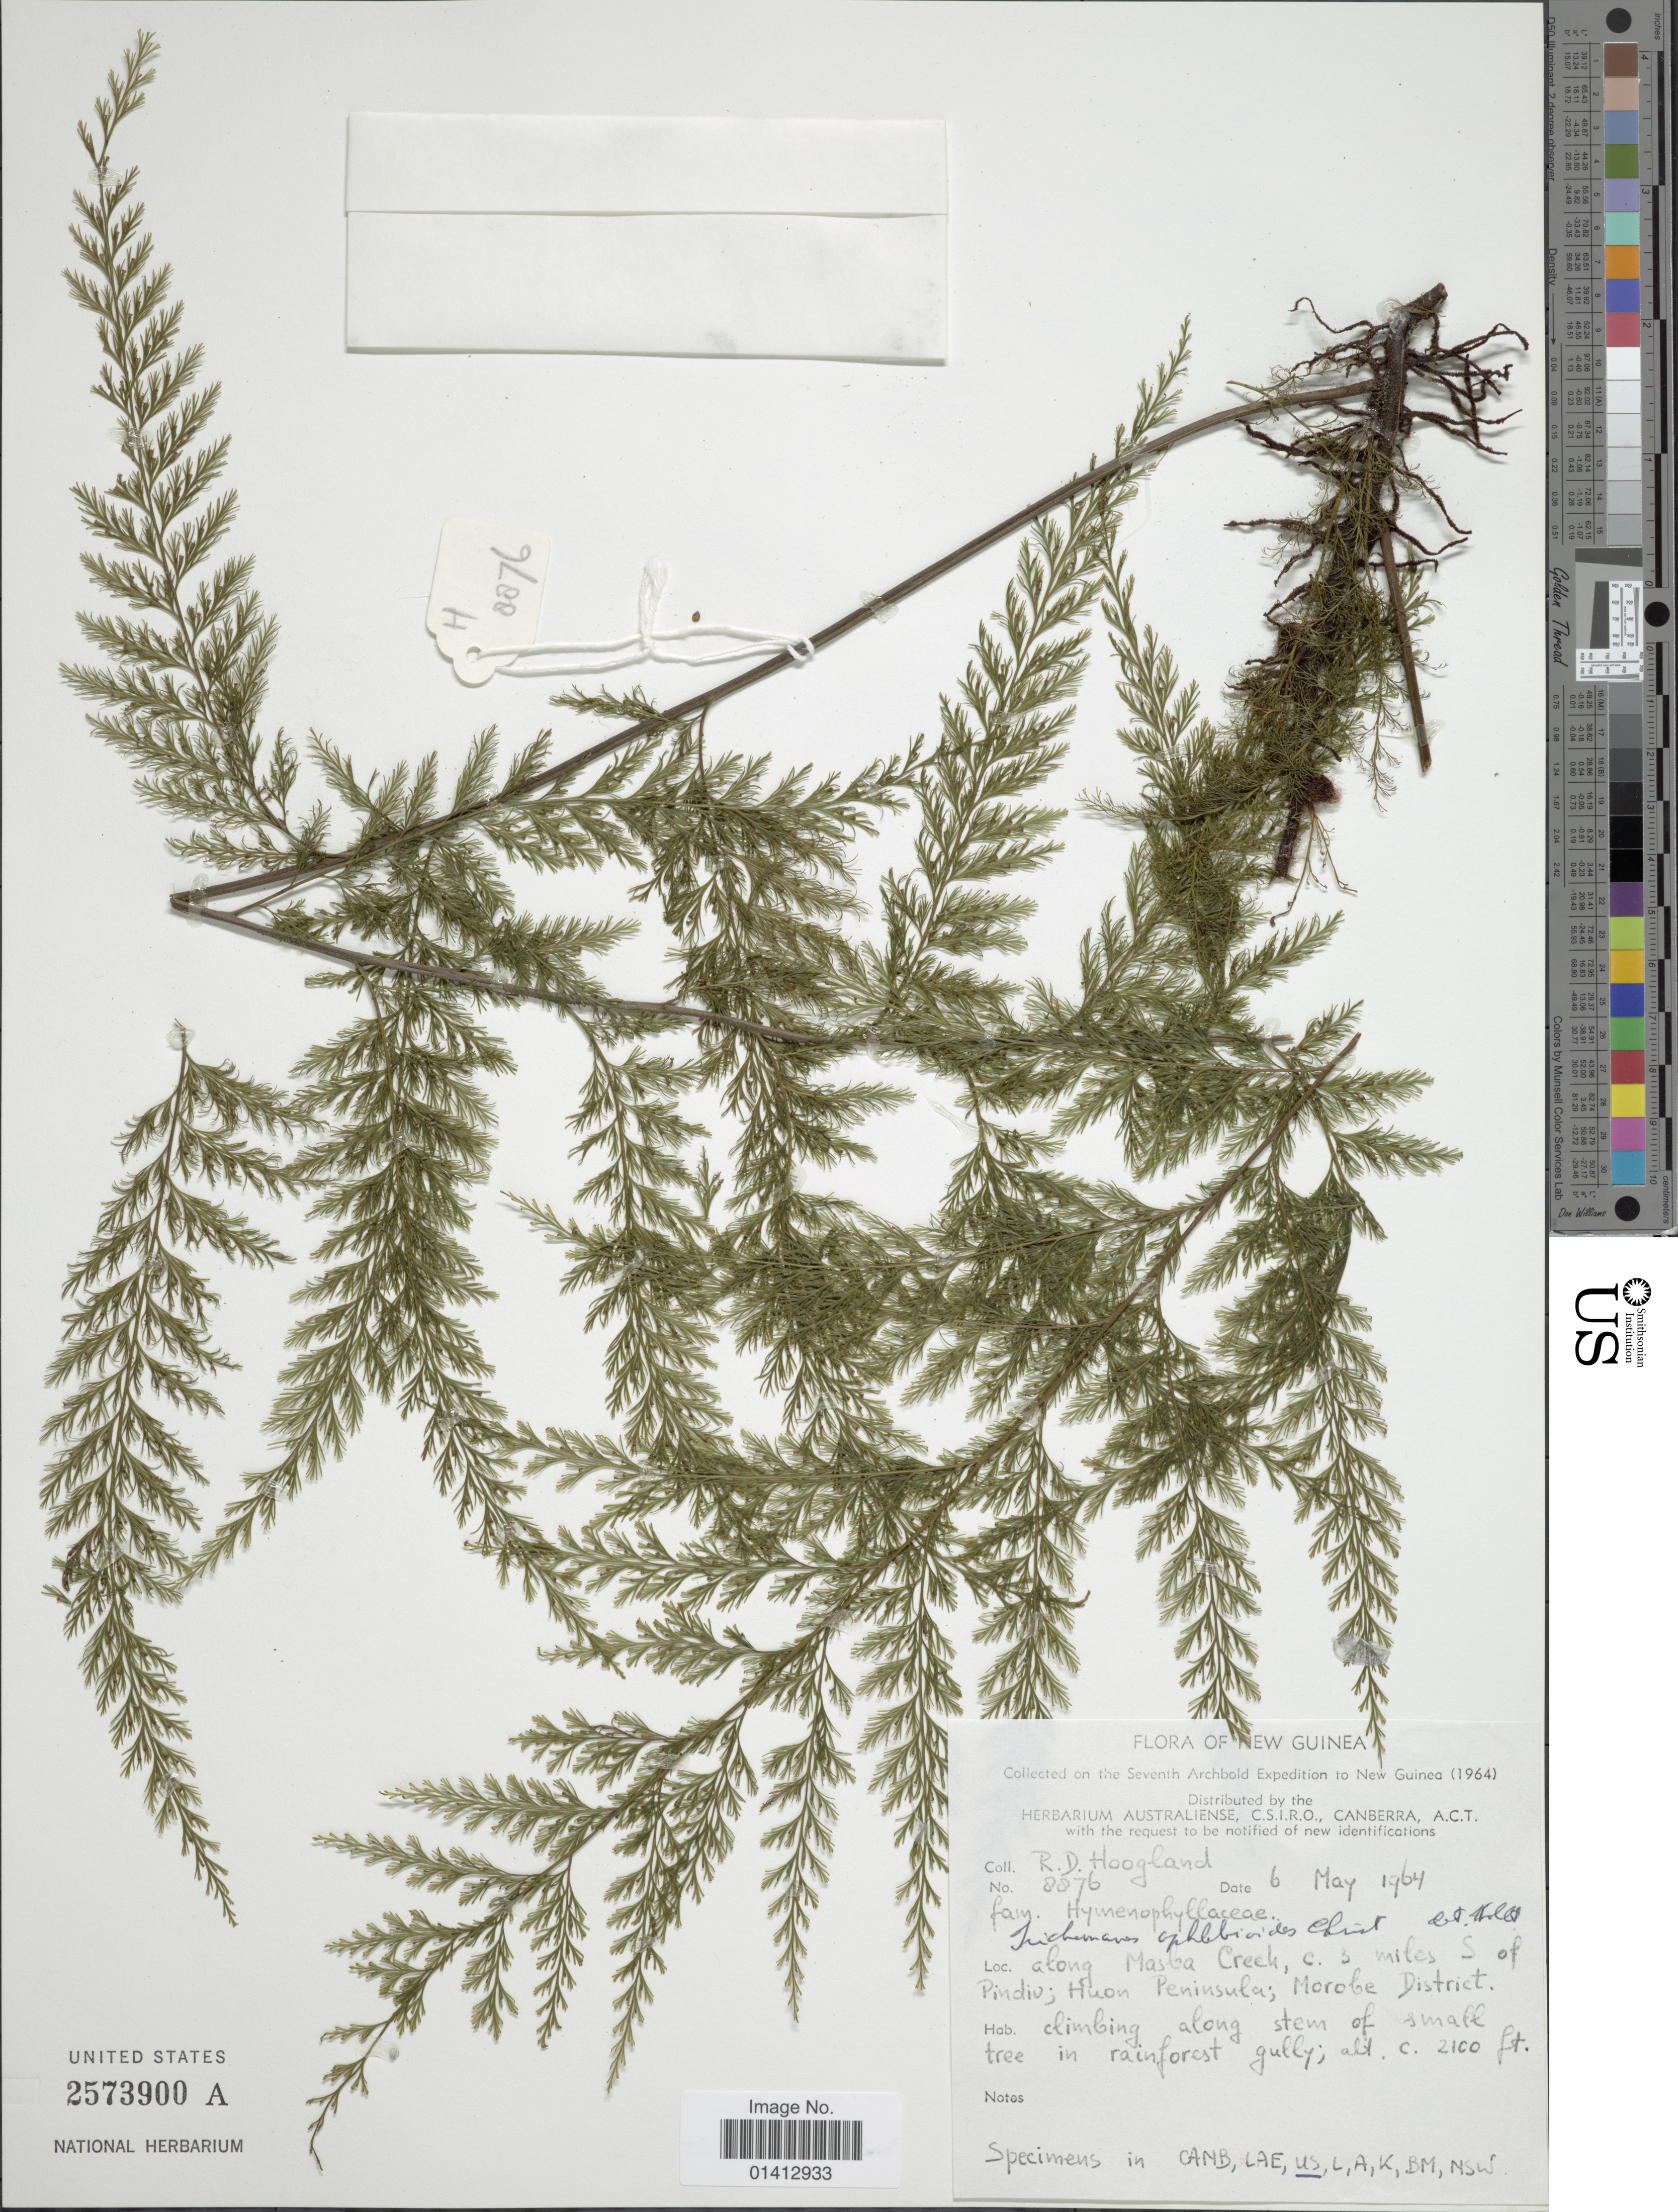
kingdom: Plantae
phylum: Tracheophyta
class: Polypodiopsida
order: Hymenophyllales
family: Hymenophyllaceae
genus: Crepidomanes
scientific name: Crepidomanes aphlebioides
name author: (Christ) I.M. Turner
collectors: R. D. Hoogland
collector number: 8876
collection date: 1964-05-06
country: Papua New Guinea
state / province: Morobe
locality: New Guinea, along Masba Creek, c. 3 miles S of Pindui; Huon Peninsula; Morobe District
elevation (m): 640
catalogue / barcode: US 2573900A